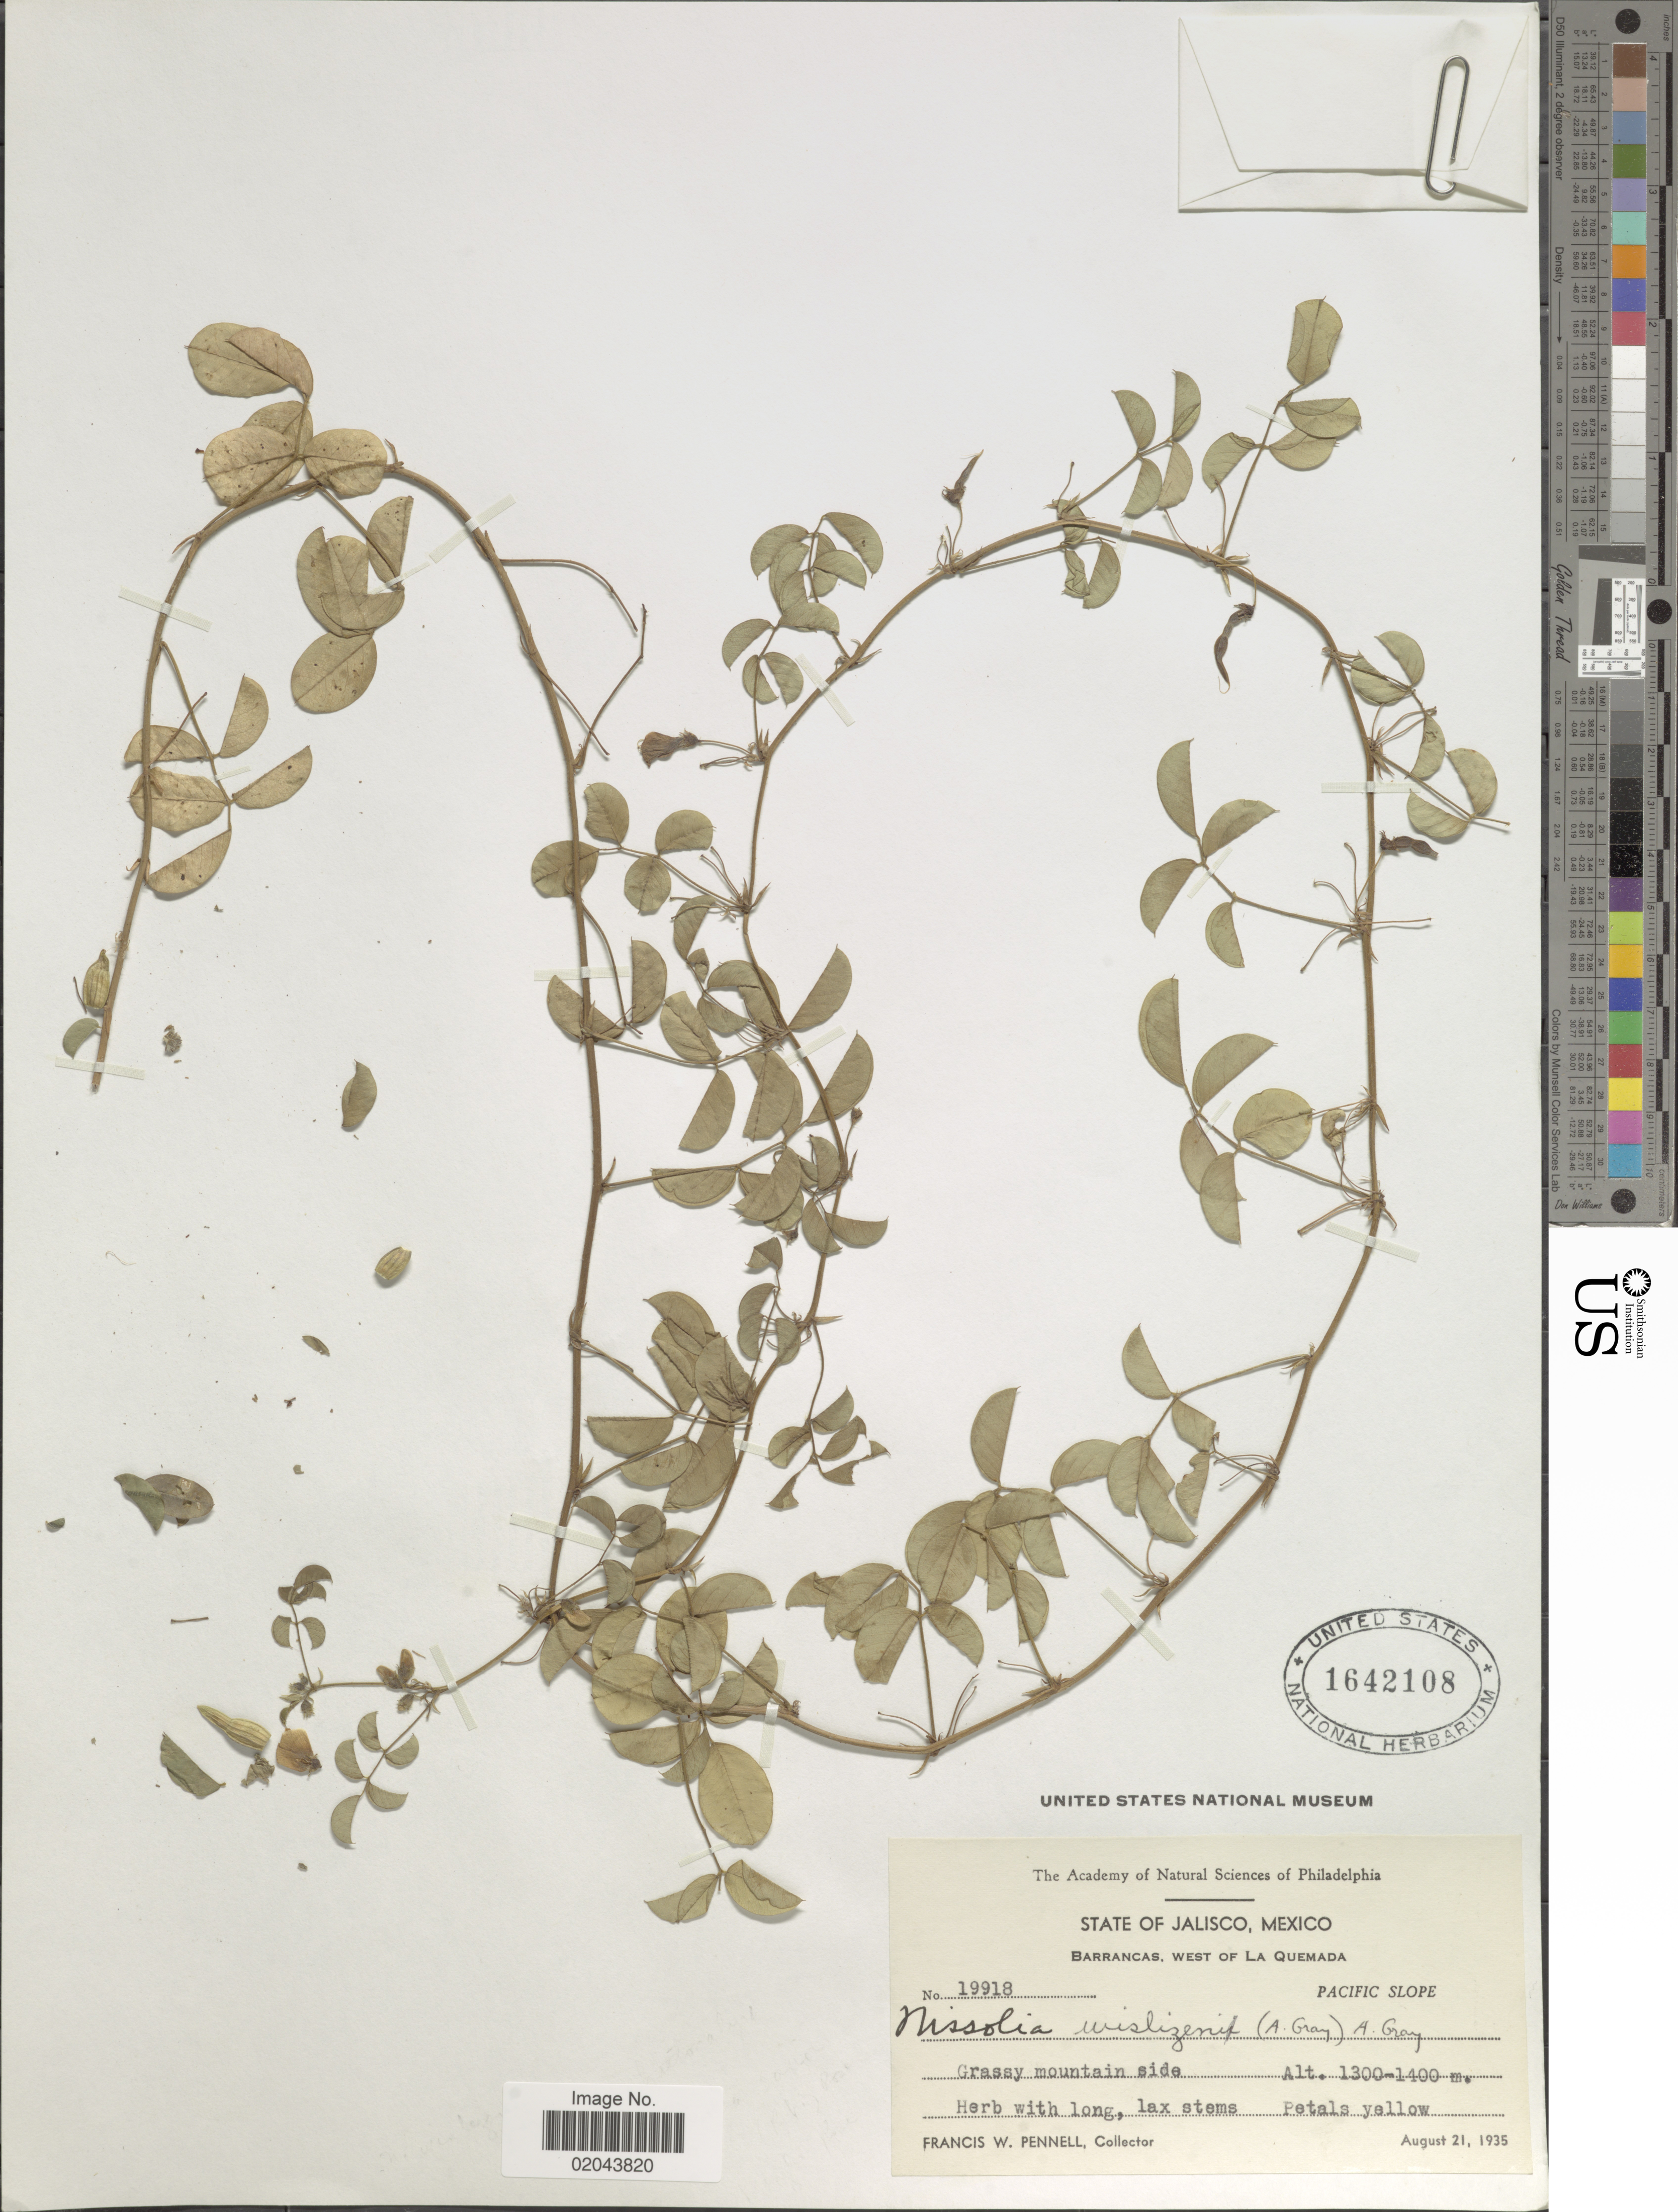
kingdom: Plantae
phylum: Tracheophyta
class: Magnoliopsida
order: Fabales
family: Fabaceae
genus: Nissolia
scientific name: Nissolia wislizeni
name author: A. Gray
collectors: F. W. Pennell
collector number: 19918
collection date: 1935-08-21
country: Mexico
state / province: Jalisco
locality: Barrancas, West of La Quemada, Pacific Slope, grassy mountain side.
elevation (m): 1300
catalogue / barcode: US 1642108